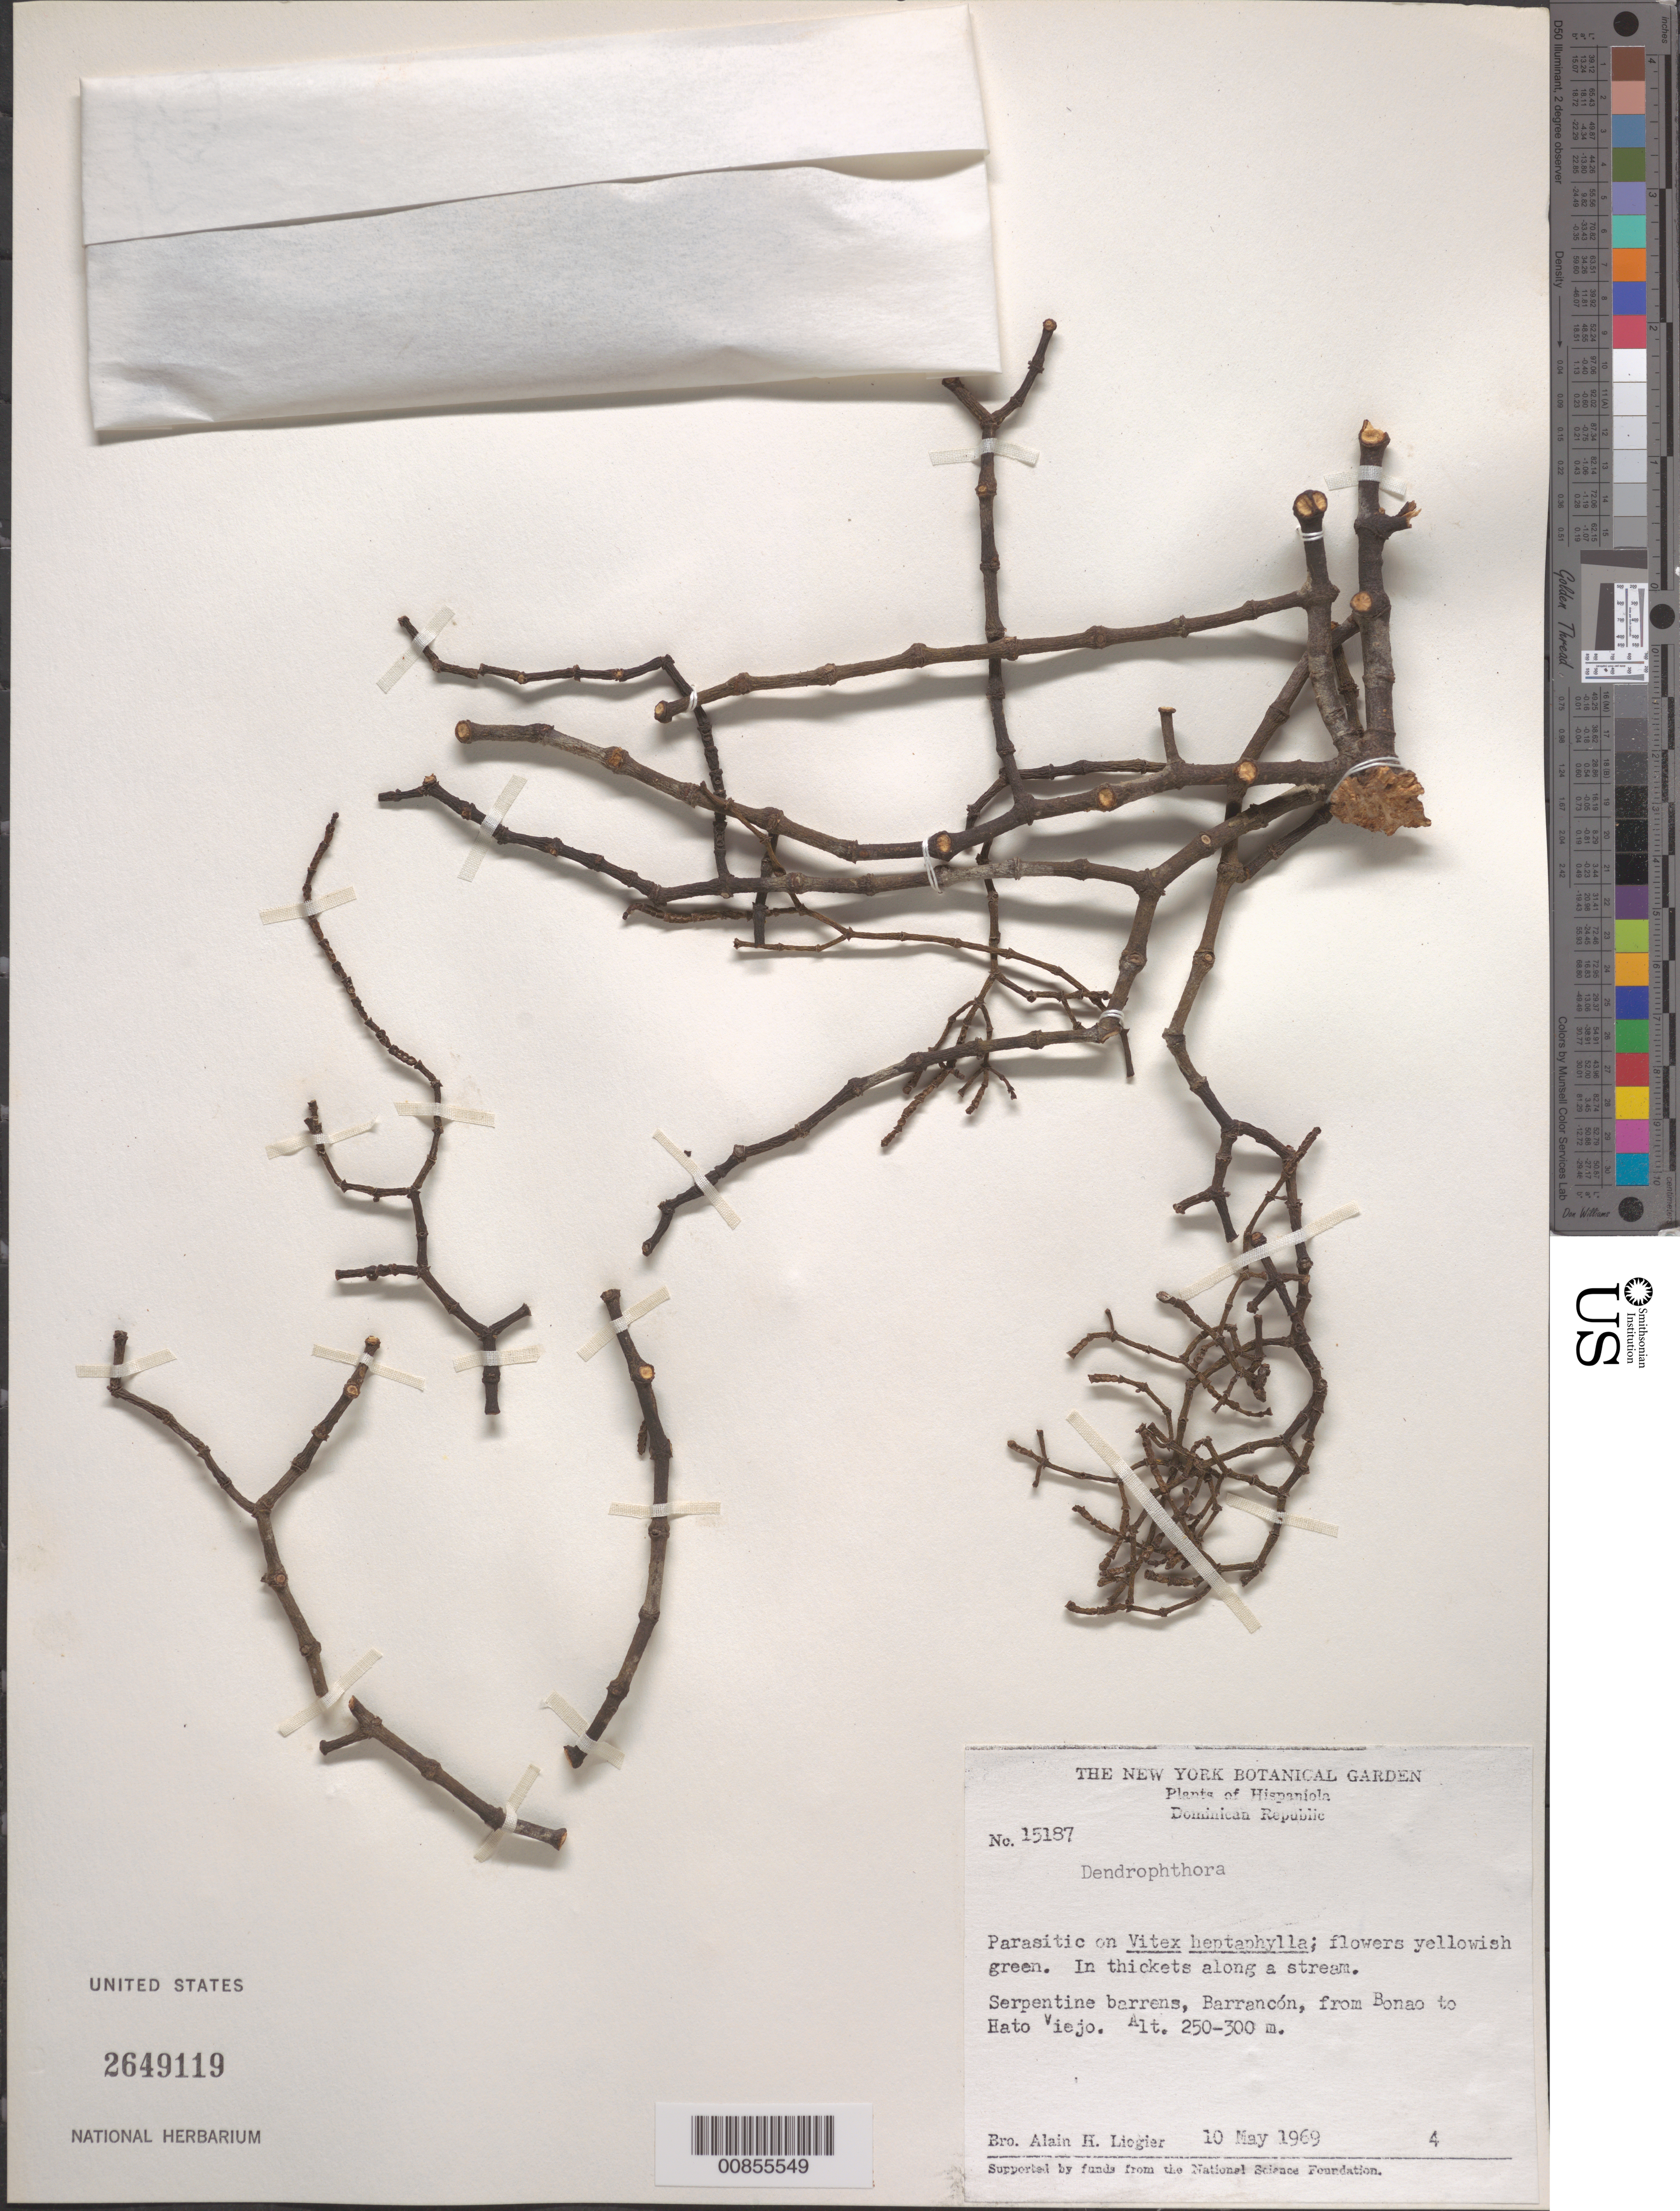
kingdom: Plantae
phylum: Tracheophyta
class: Magnoliopsida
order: Santalales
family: Viscaceae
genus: Dendrophthora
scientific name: Dendrophthora sp.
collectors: A. H. Liogier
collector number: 15187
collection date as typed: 10 May 1969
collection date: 1969-05-10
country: Dominican Republic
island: Hispaniola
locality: Barrancón, From Bonao to Hato Viejo.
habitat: On Vitex heptaphylla. In thickets along a stream. Serpentine barrens.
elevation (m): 250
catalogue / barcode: US 2649119